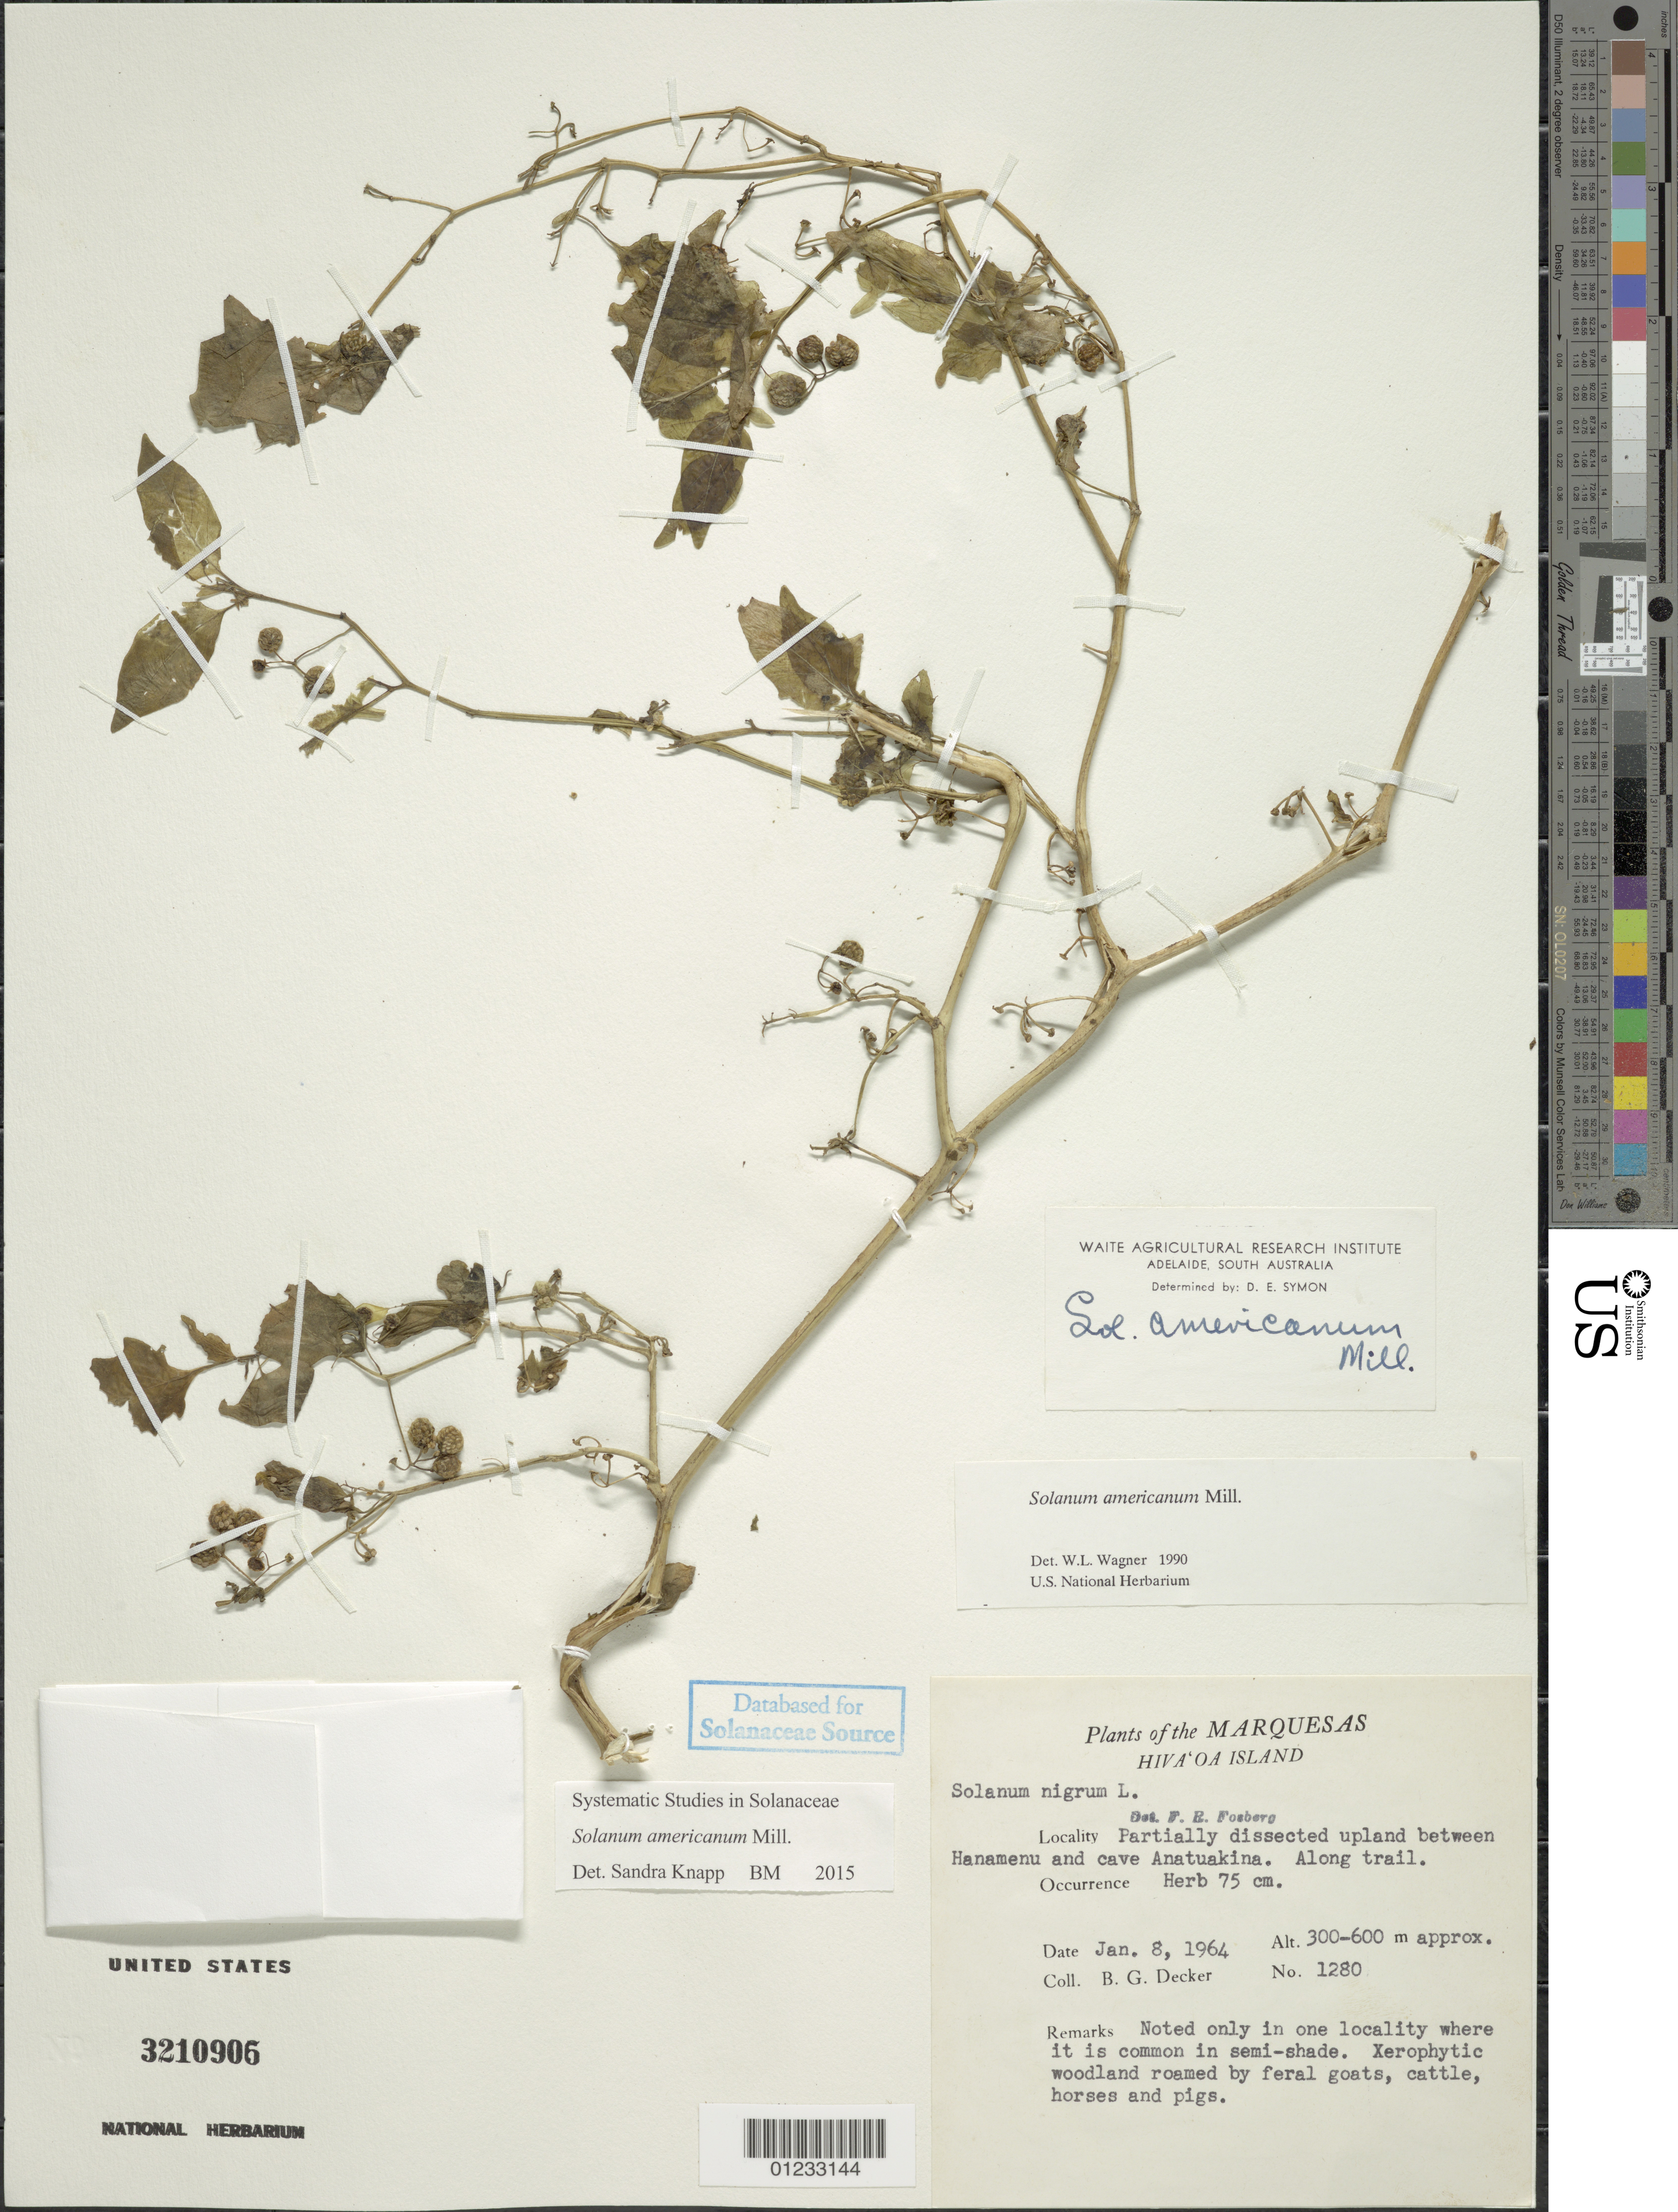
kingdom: Plantae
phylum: Tracheophyta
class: Magnoliopsida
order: Solanales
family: Solanaceae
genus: Solanum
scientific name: Solanum americanum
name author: Mill.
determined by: Wagner, W. L., (BOT), Smithsonian Institution - National Museum of Natural History (UNITED STATES)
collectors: B. G. Decker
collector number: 1280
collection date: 1964-01-08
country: French Polynesia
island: Hiva Oa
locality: partially dissected upland between Hanamenu and cave Anatuakina, along trail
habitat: Xerophytic woodland roamed by feral animals, common in this locality in semi-shade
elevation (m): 300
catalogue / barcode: US 3210906